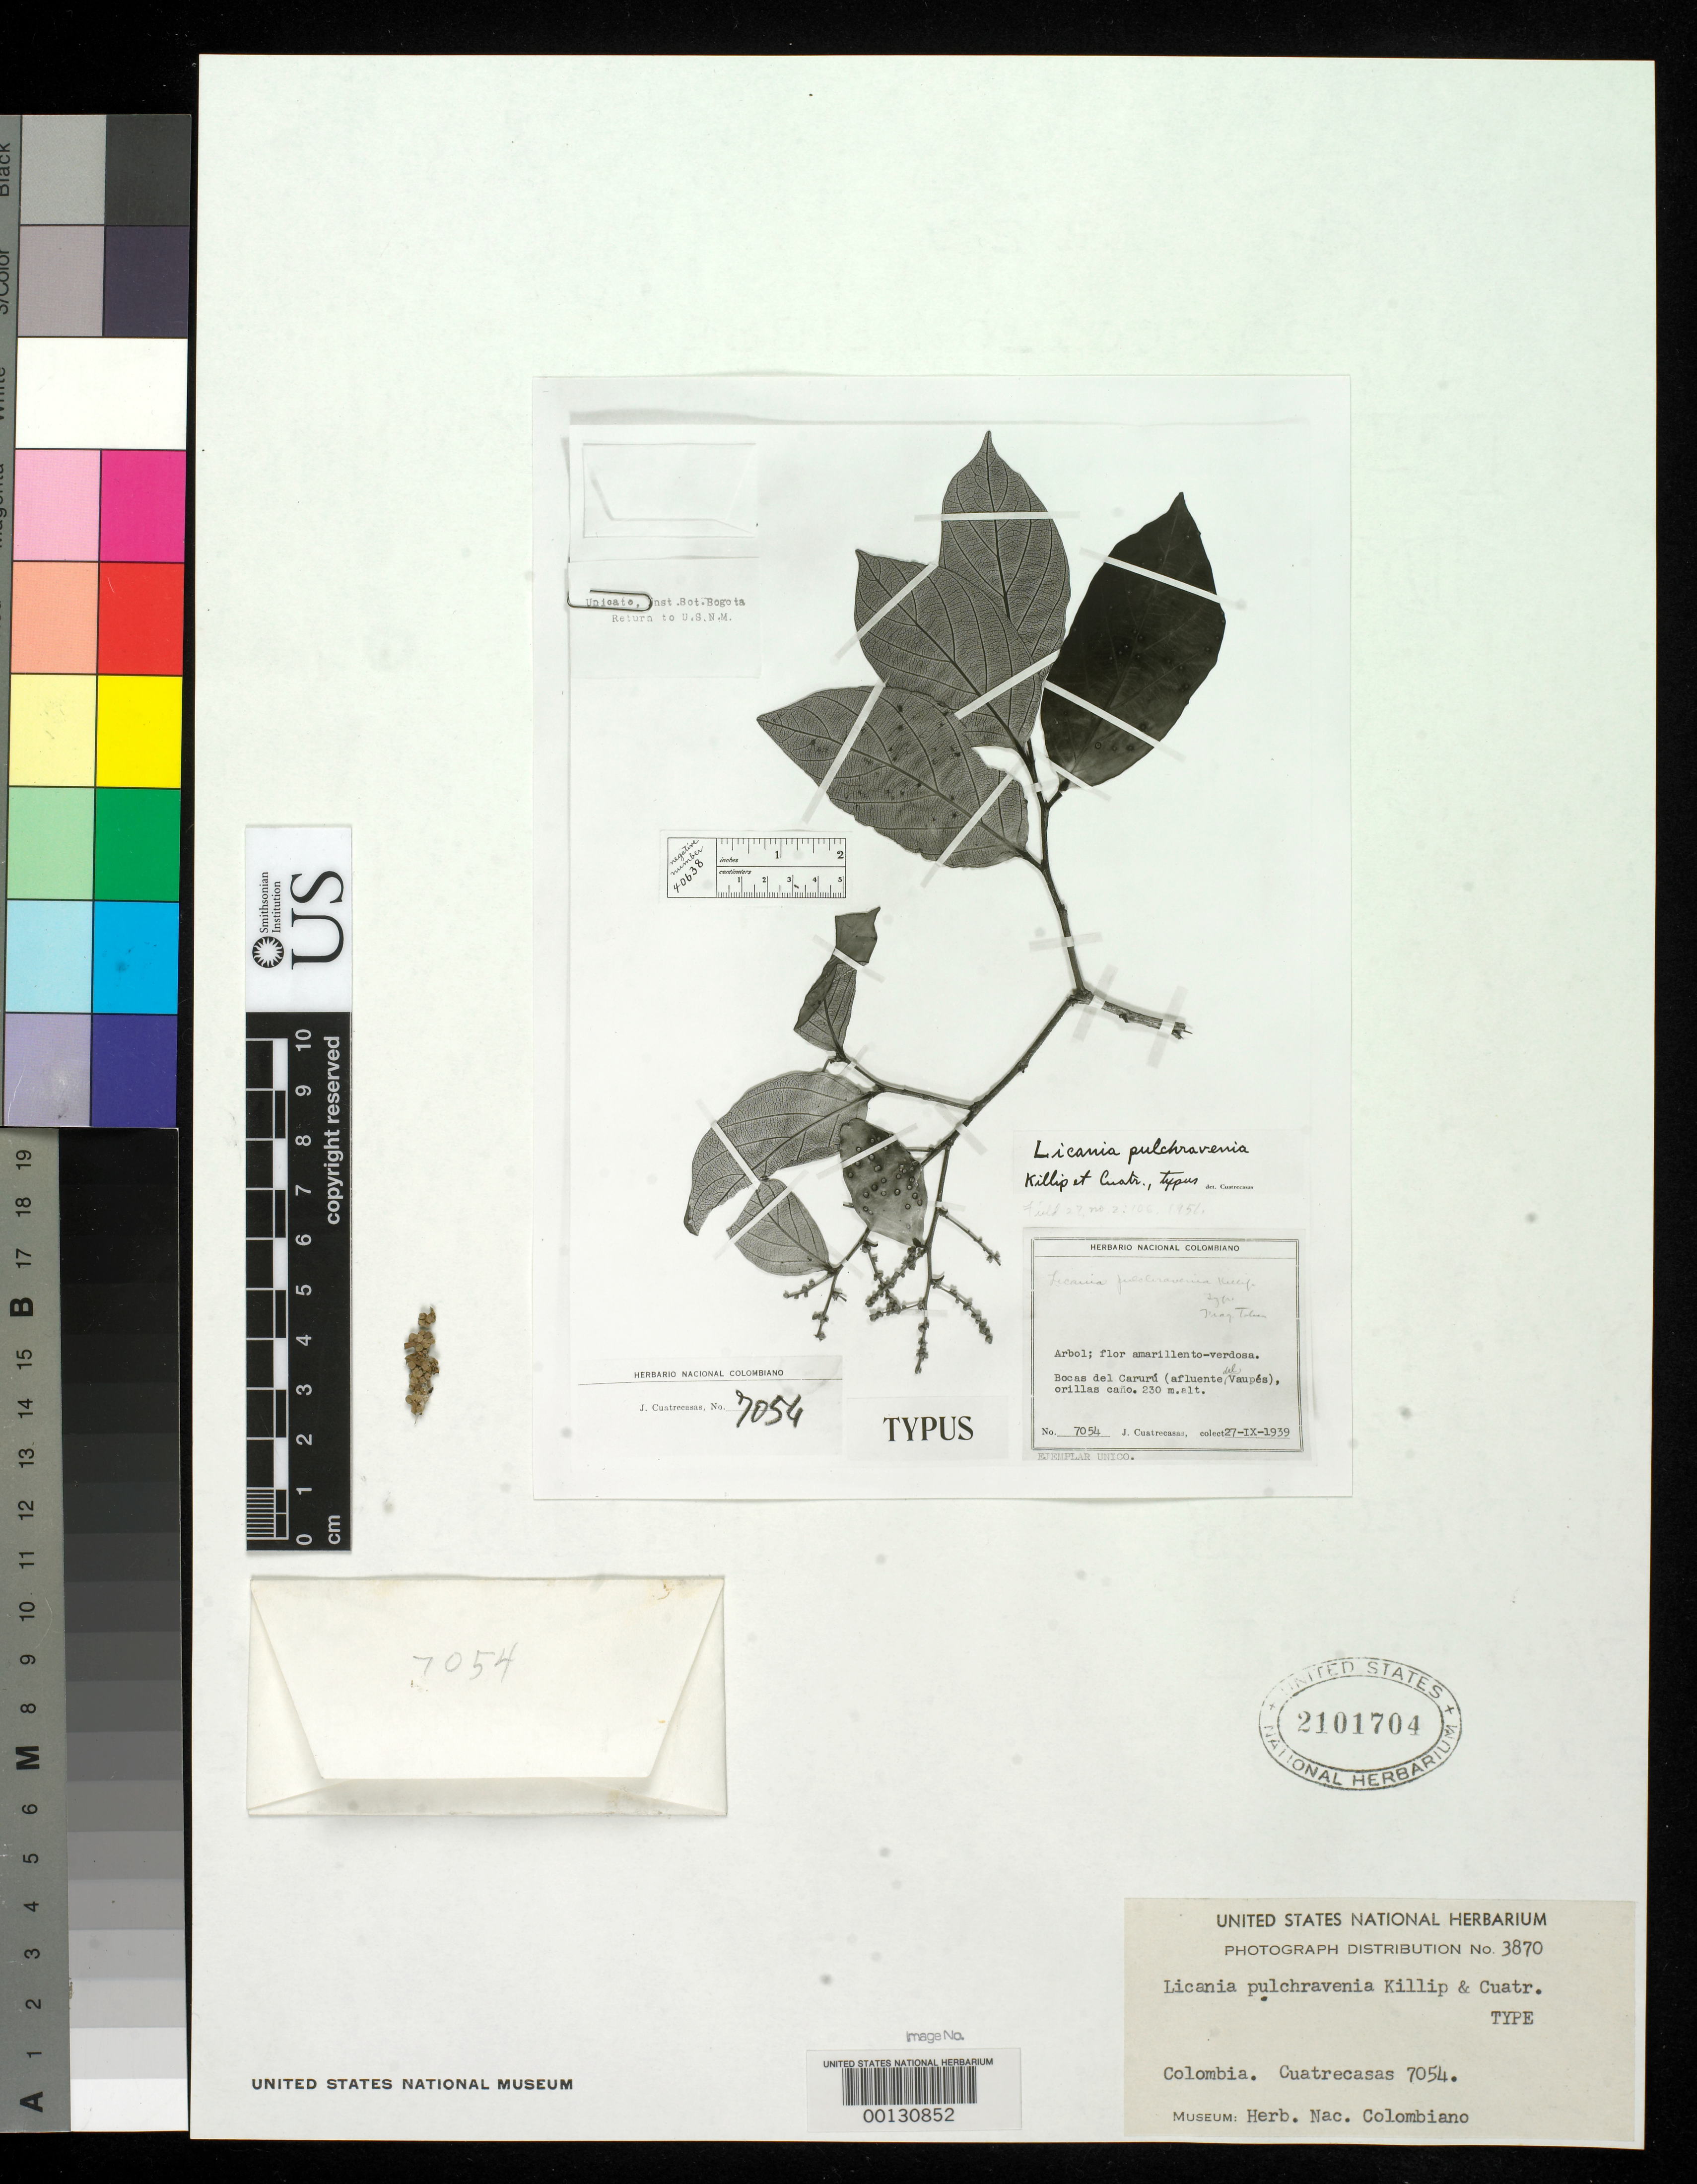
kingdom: Plantae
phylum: Tracheophyta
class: Magnoliopsida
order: Malpighiales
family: Chrysobalanaceae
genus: Licania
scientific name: Licania pulchravenia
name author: Killip & Cuatrec.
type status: Isotype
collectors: J. Cuatrecasas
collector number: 7054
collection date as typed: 27 Sep 1939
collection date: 1939-09-27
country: Colombia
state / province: Vaupés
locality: Bocas del Caruru, afluente Del Rio Vaupes.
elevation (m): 230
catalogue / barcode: US 2101704